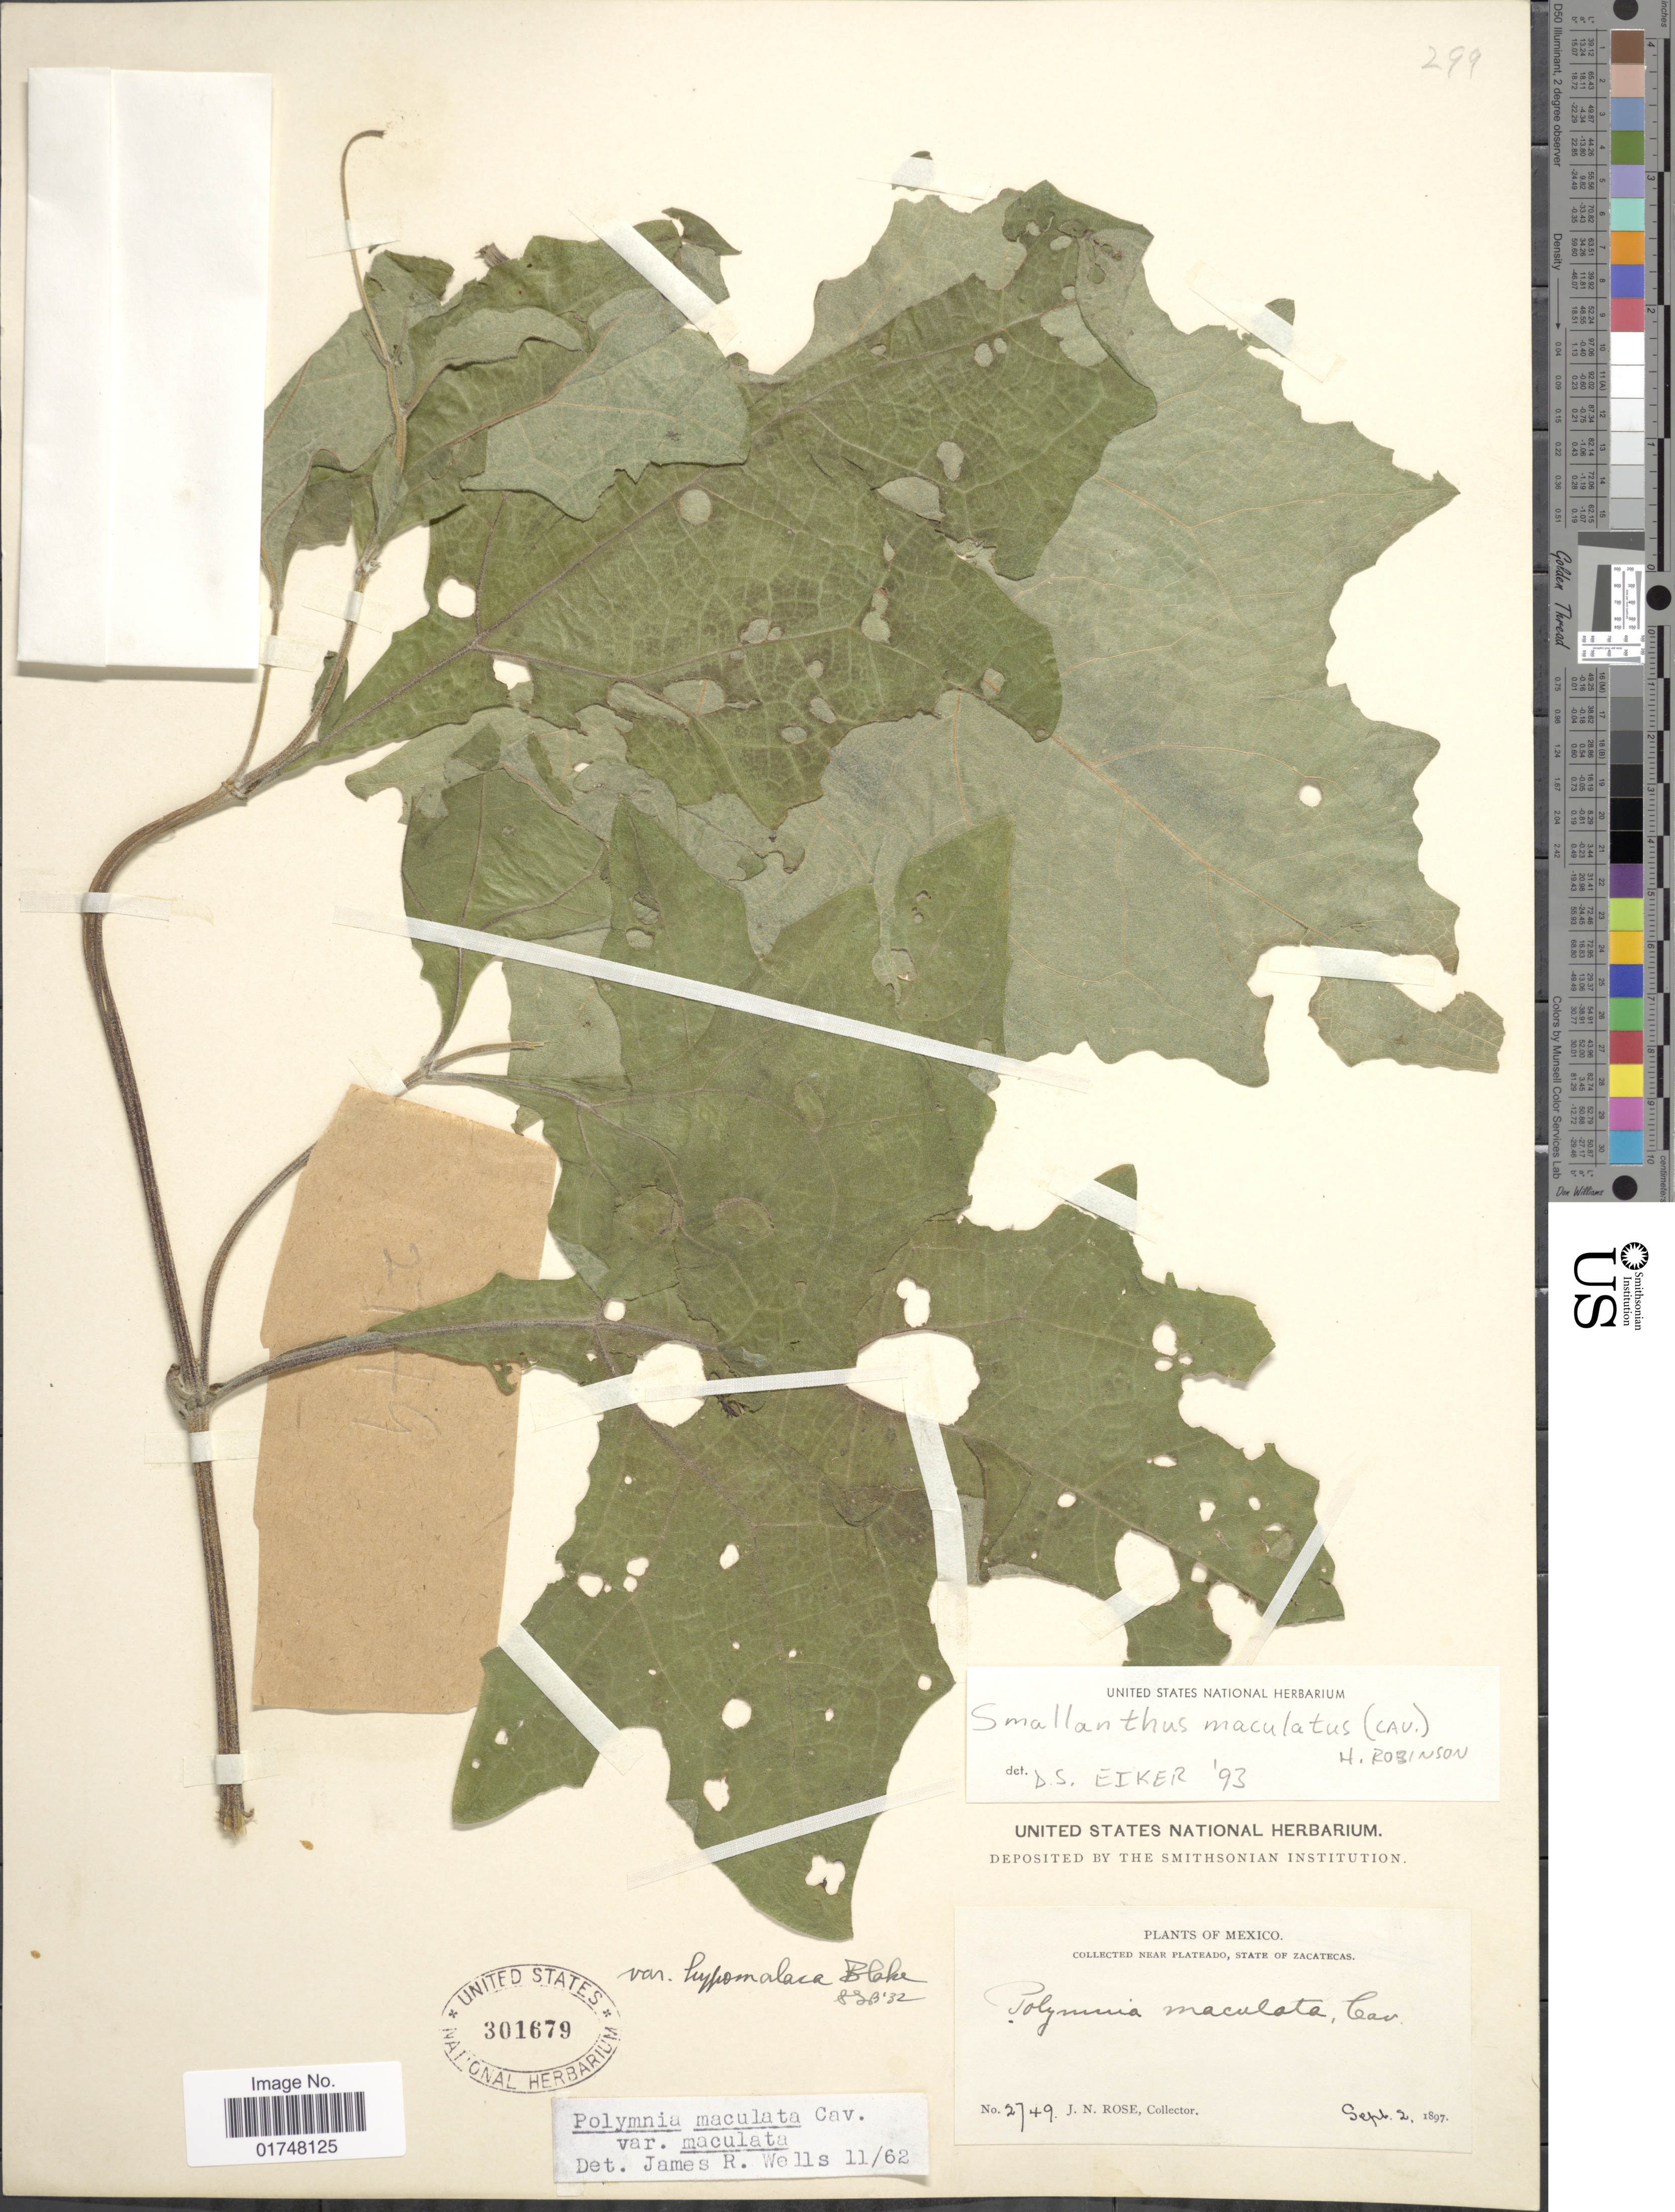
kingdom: Plantae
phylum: Tracheophyta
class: Magnoliopsida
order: Asterales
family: Asteraceae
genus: Smallanthus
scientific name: Smallanthus maculatus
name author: (Cav.) H. Rob.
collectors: J. N. Rose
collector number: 2749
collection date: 1897-09-02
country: Mexico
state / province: Zacatecas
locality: Near Plateado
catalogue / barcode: US 301679